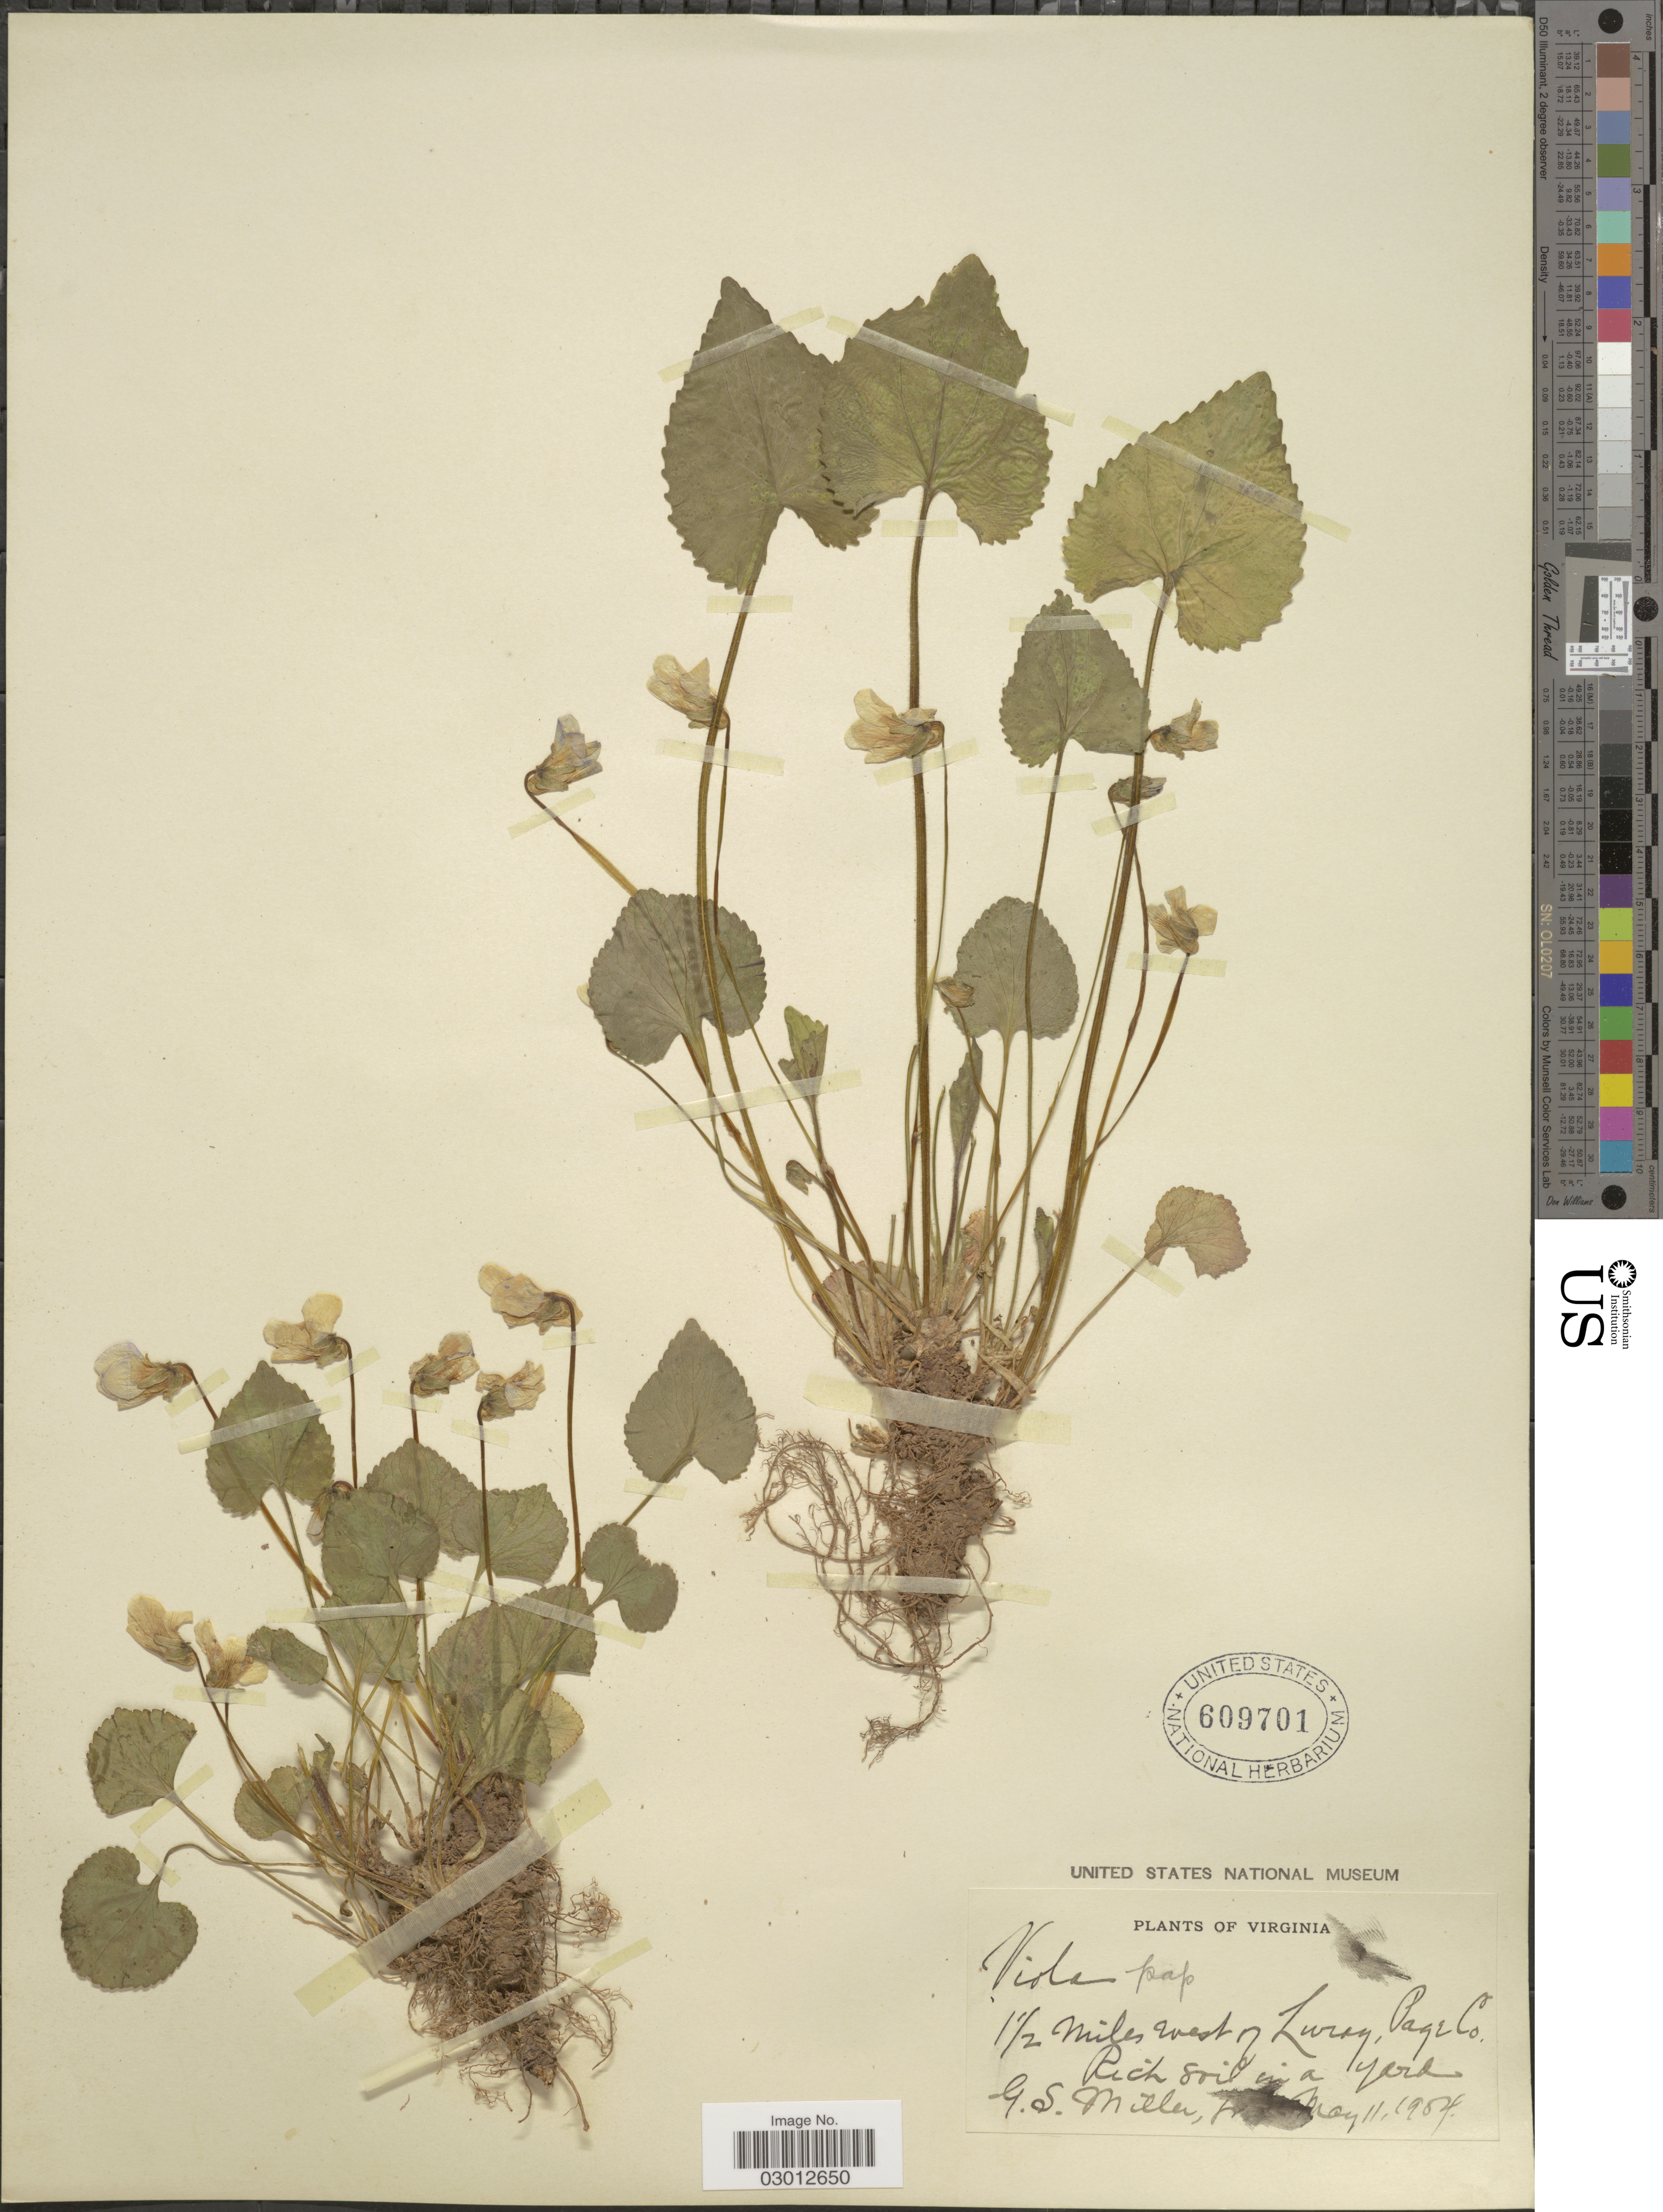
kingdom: Plantae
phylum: Tracheophyta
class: Magnoliopsida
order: Malpighiales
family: Violaceae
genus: Viola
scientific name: Viola papilionacea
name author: Pursh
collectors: G. S. Miller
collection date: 1984-05-11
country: United States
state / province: Virginia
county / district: Page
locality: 1½ miles W of Luray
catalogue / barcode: US 609701